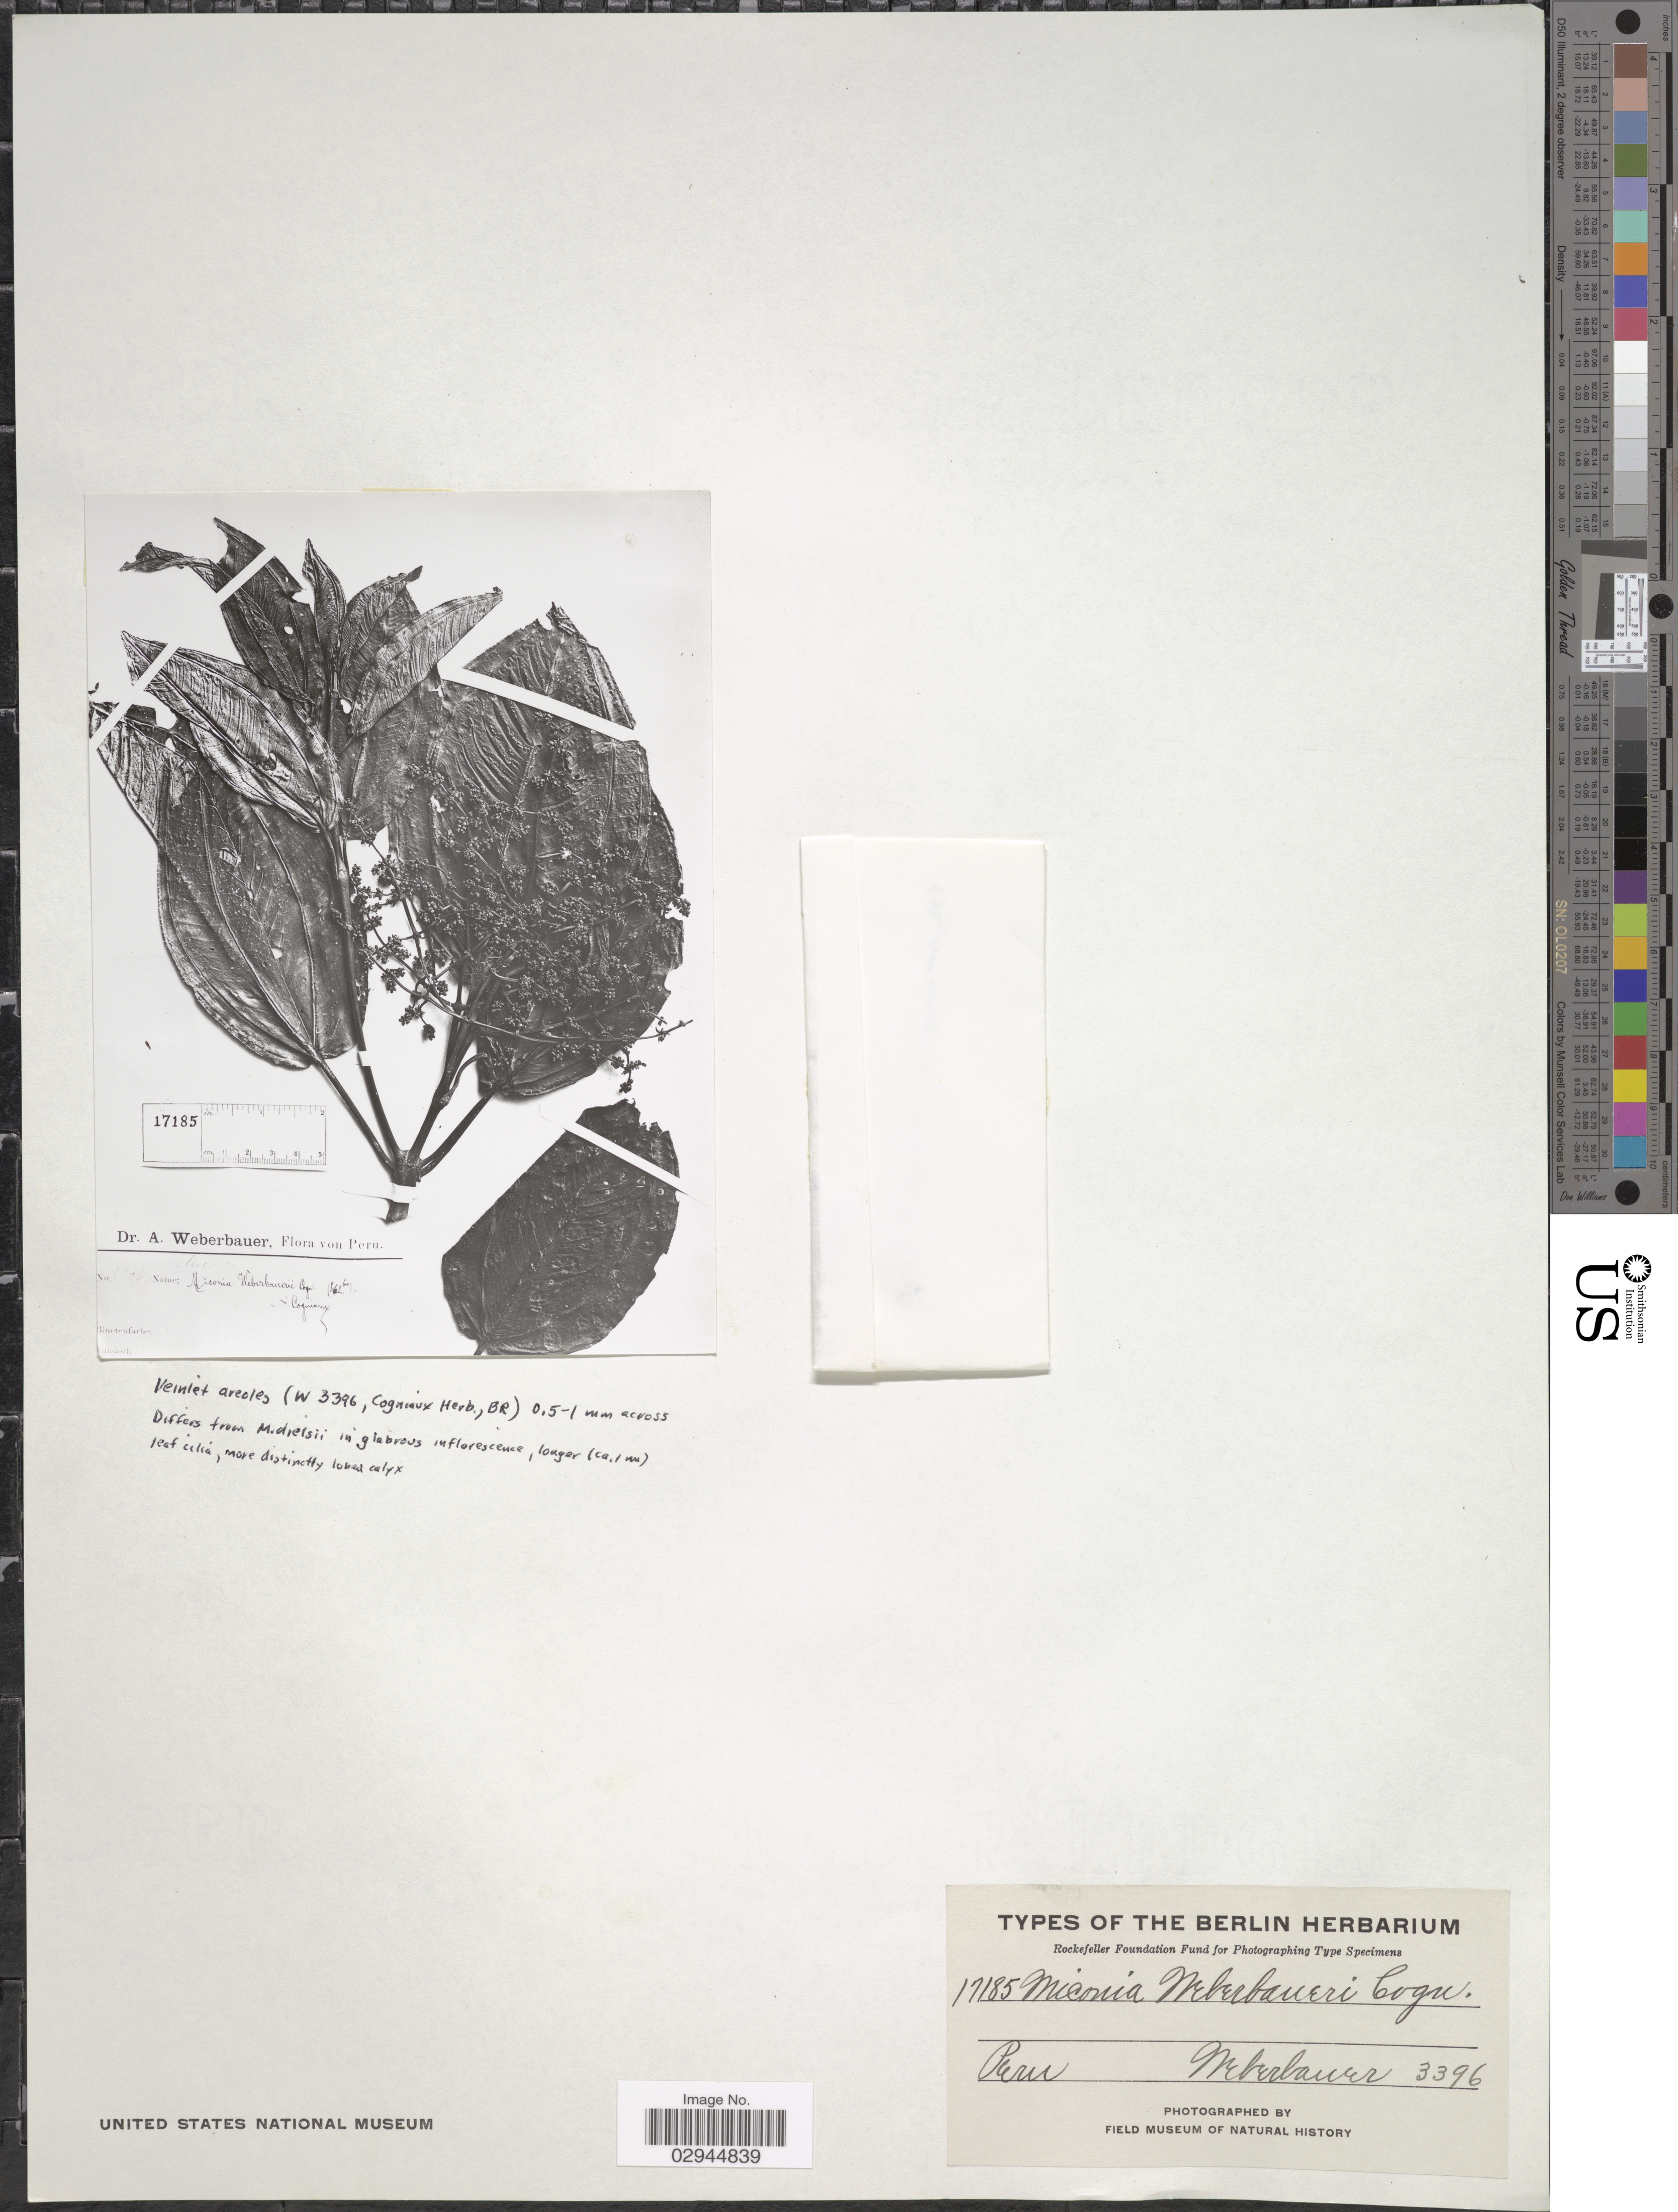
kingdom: Plantae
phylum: Tracheophyta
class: Magnoliopsida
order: Myrtales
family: Melastomataceae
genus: Miconia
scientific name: Miconia weberbaueri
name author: Cogn.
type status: Type Collection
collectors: A. Weberbauer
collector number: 3396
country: Peru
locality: [illegible text].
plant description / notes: Photograph of type specimen at Berlin, mounted with fragmentary material of type specimen ex herb. BR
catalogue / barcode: US 102986